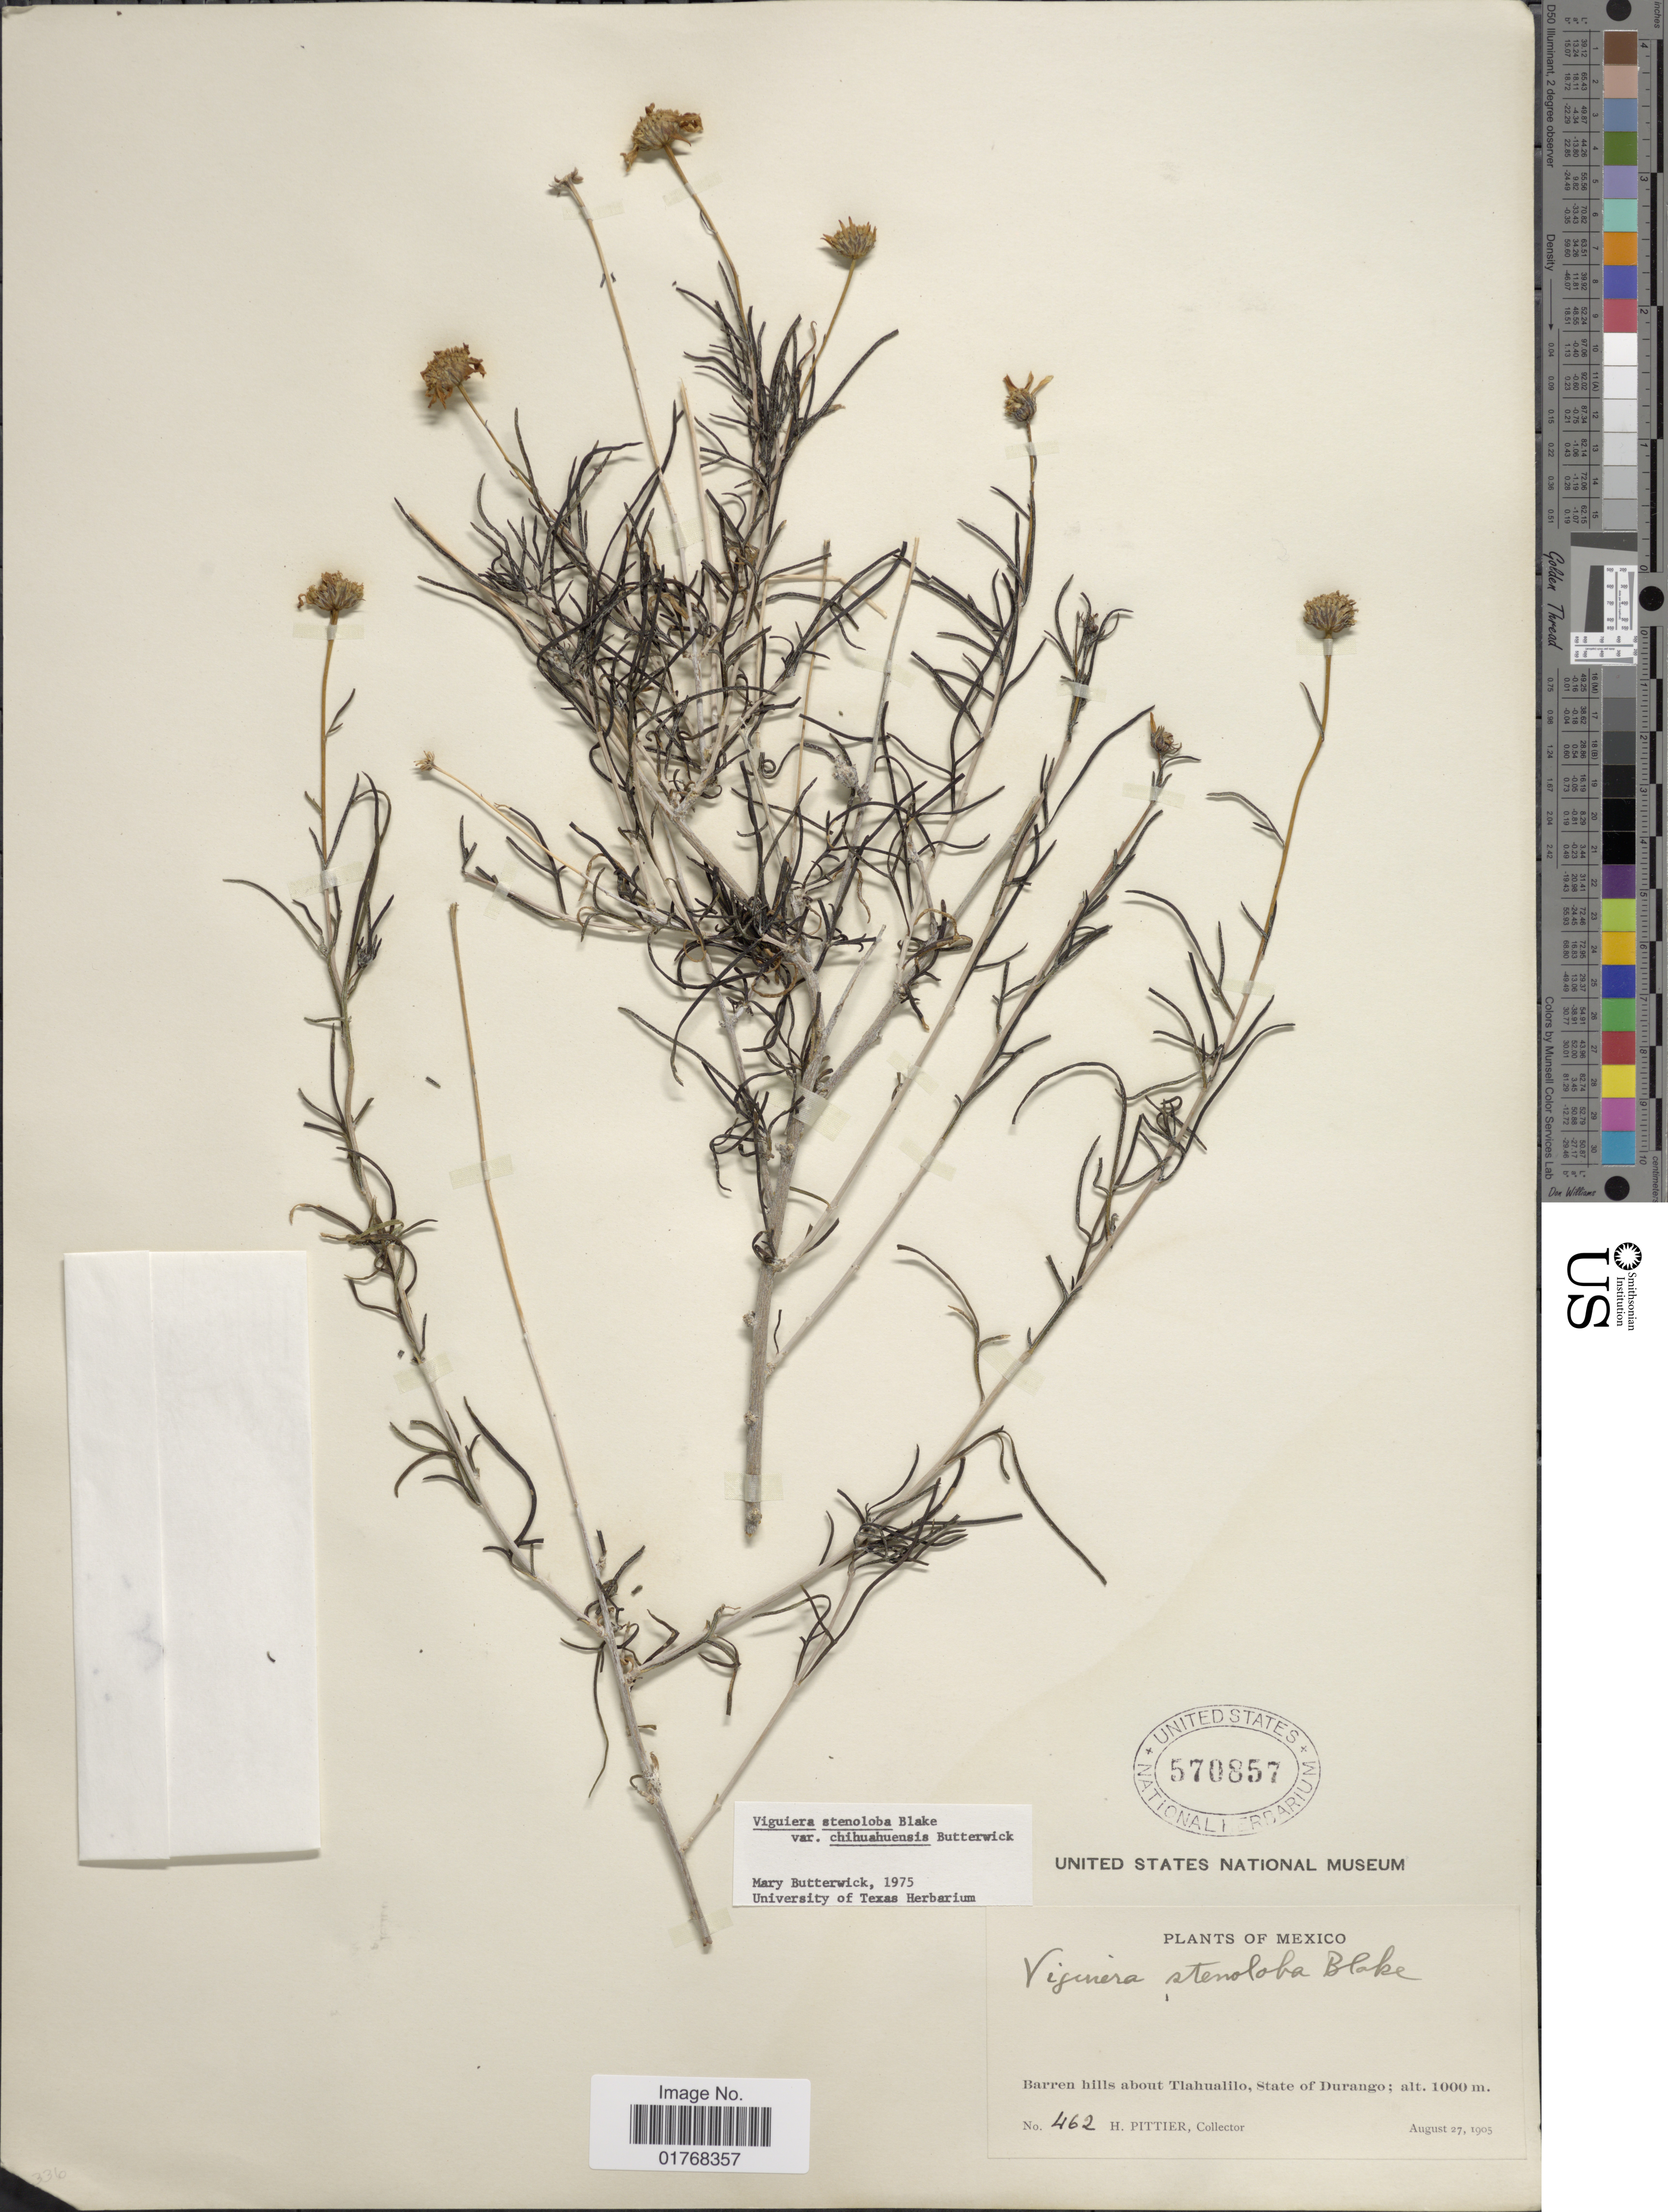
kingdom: Plantae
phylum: Tracheophyta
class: Magnoliopsida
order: Asterales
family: Asteraceae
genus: Viguiera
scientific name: Viguiera stenoloba var. chihuahuensis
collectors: H. F. Pittier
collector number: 462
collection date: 1905-08-27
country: Mexico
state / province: Durango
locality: Barren hills about Tlahualilo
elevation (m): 1000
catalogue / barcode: US 570857